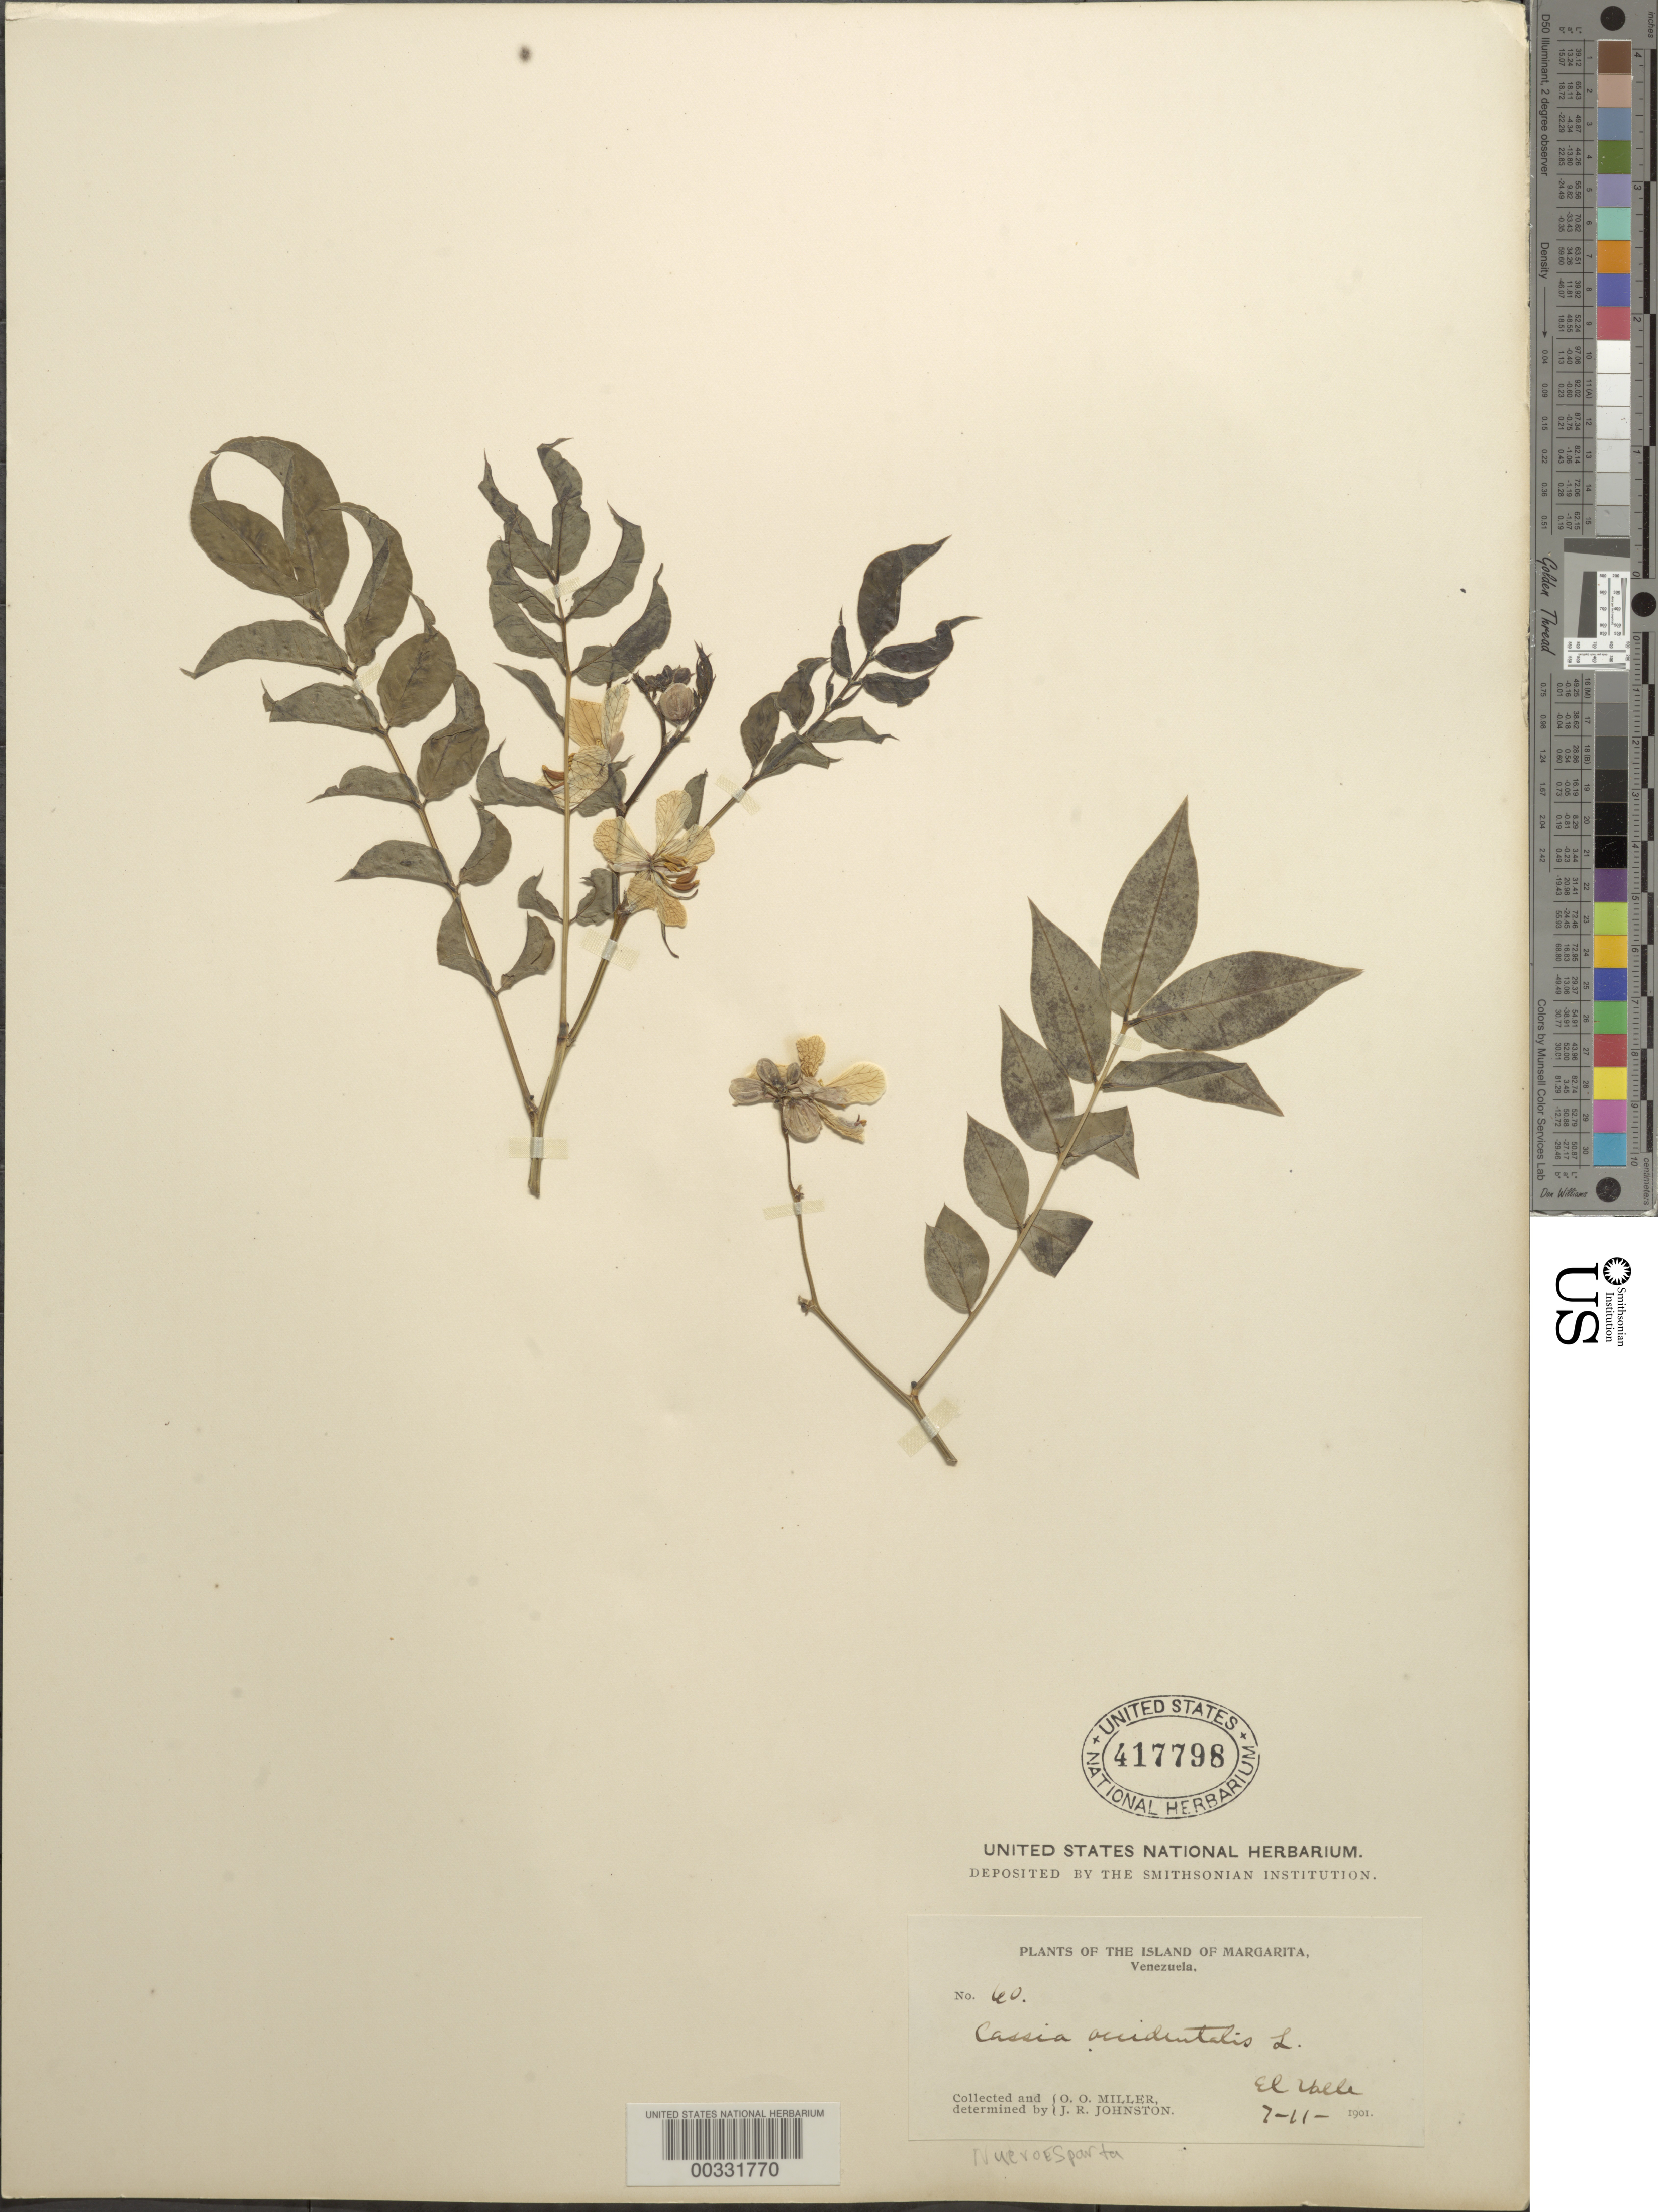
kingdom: Plantae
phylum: Tracheophyta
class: Magnoliopsida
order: Fabales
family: Fabaceae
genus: Senna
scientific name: Senna occidentalis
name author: (L.) Link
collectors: O. O. Miller & J. Johnston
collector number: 60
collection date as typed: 07 Nov 1901 or 11 Jul 1901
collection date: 1901-07-11 or 1901-11-07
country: Venezuela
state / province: Nueva Esparta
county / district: Margarita I.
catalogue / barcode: US 417798